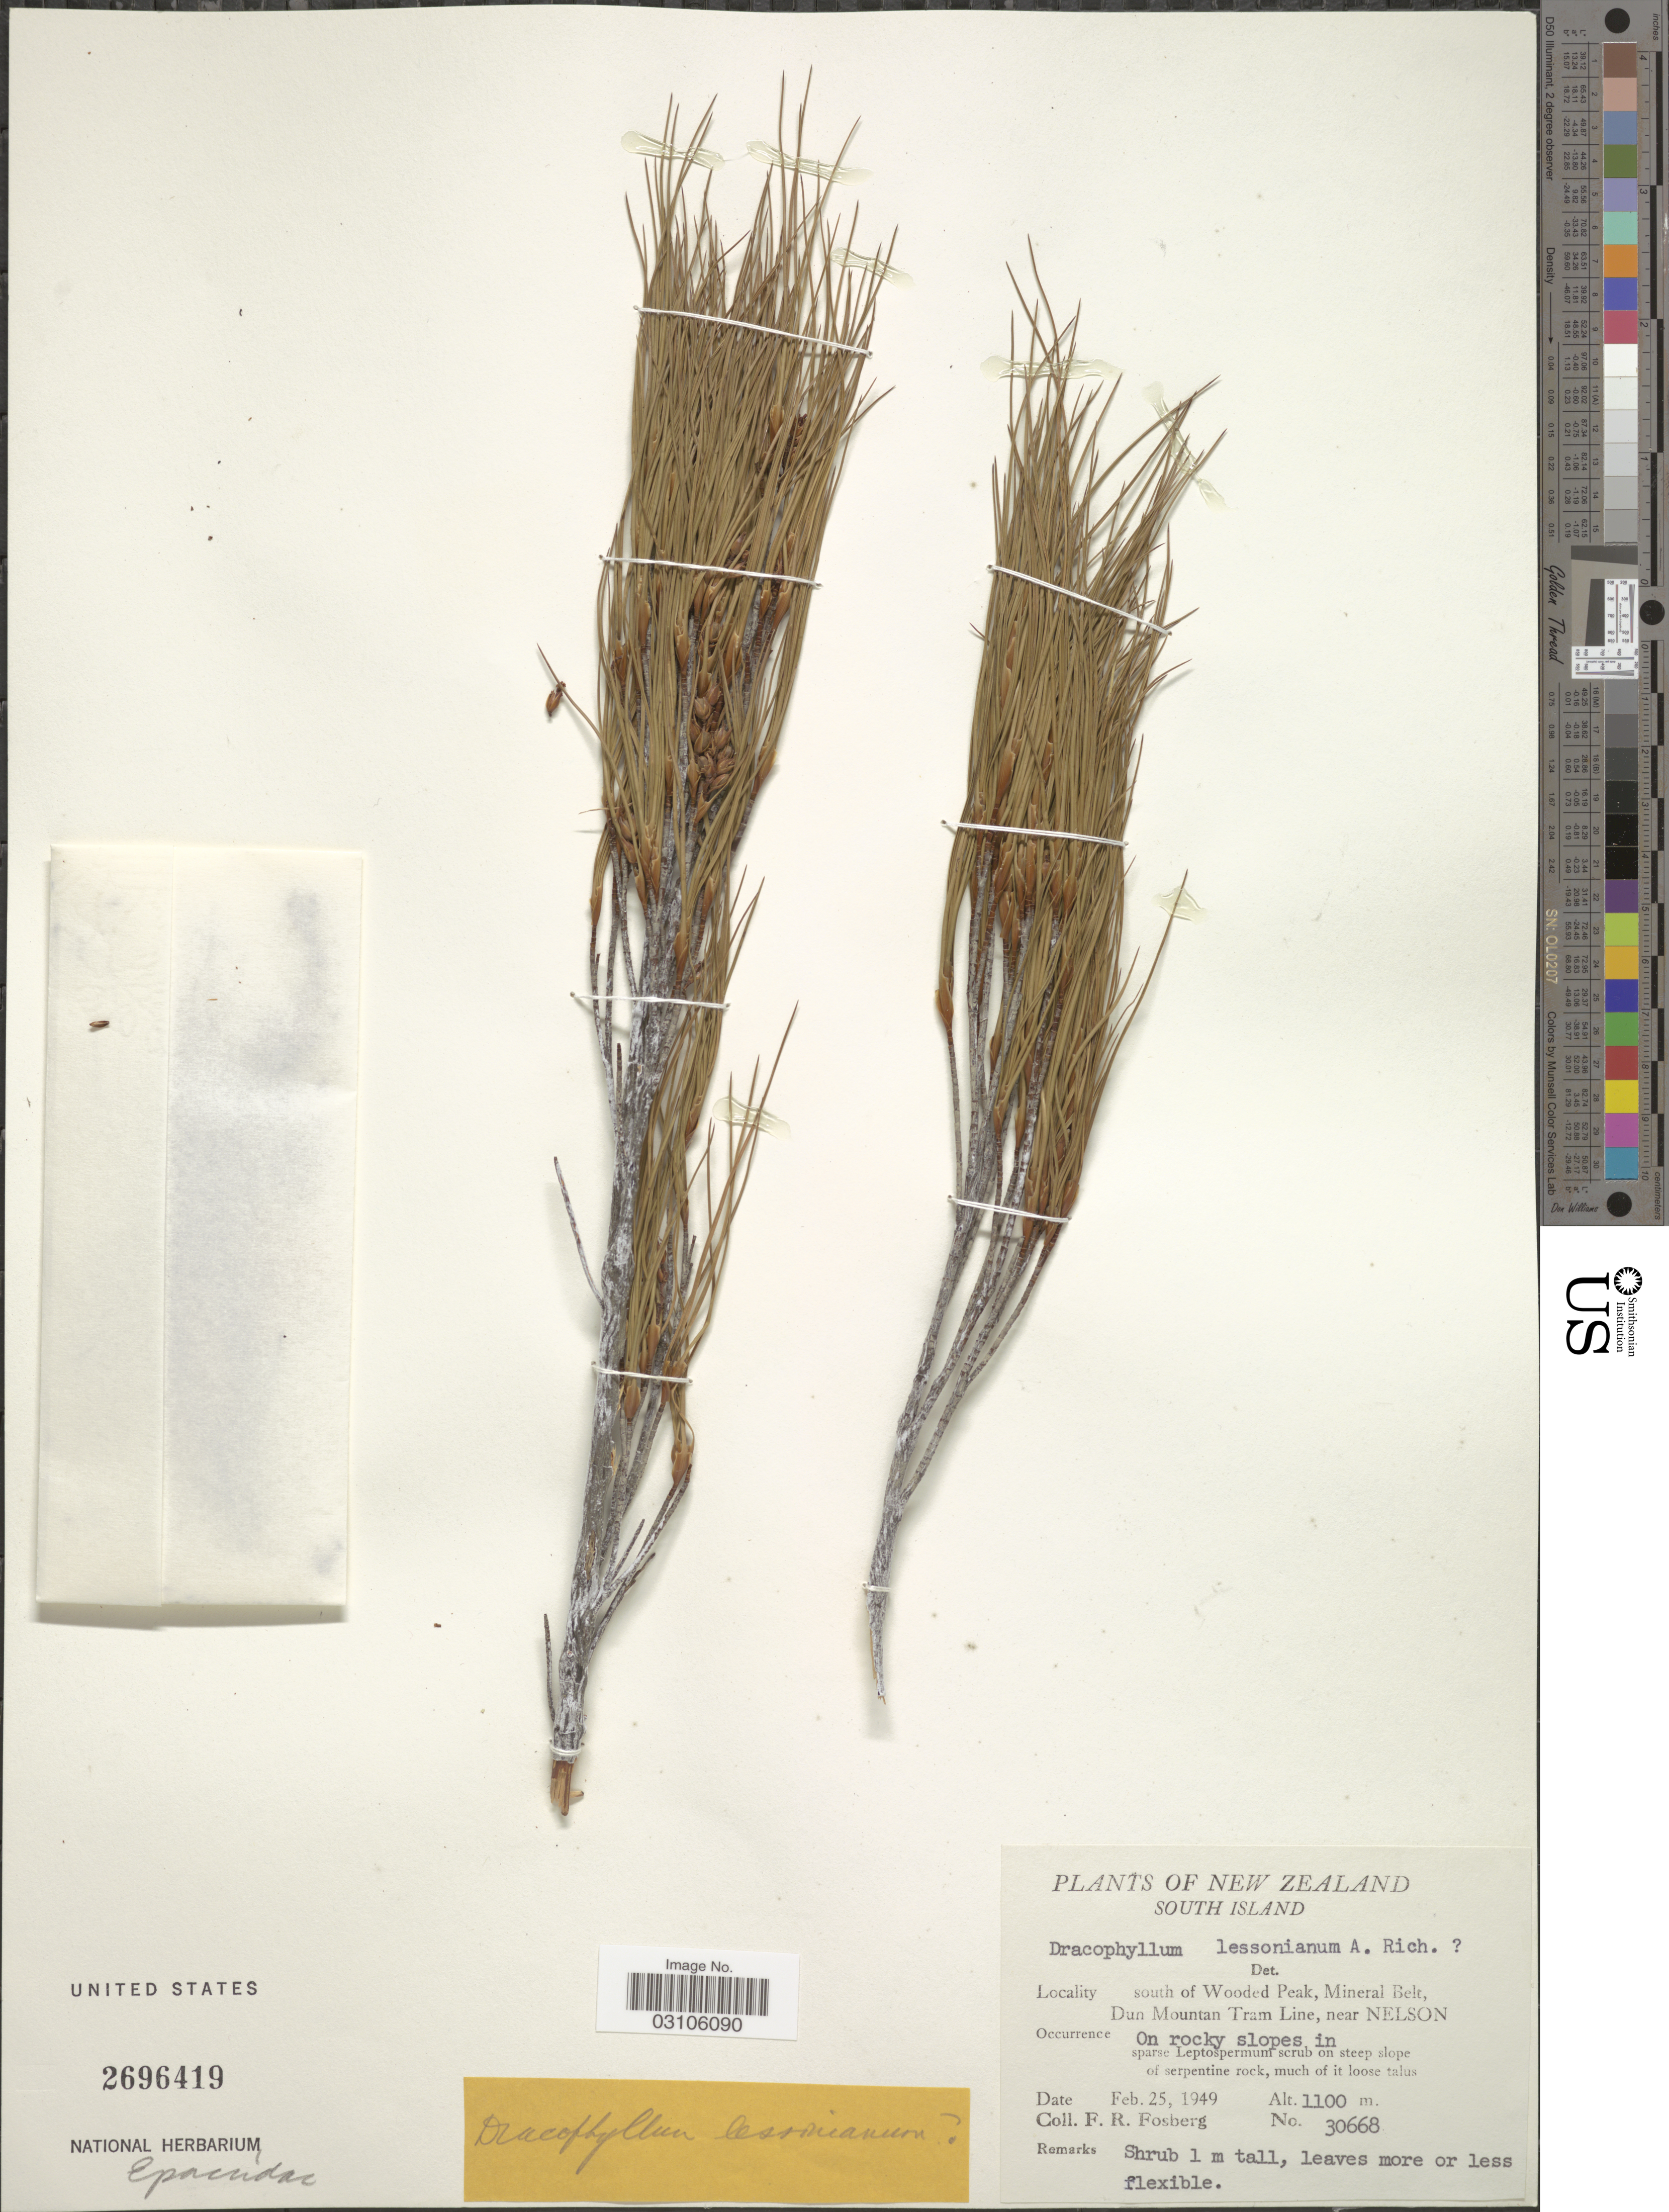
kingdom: Plantae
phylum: Tracheophyta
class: Magnoliopsida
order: Ericales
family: Ericaceae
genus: Dracophyllum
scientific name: Dracophyllum lessonianum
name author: A. Rich.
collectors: F. R. Fosberg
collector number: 30668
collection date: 1949-02-25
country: New Zealand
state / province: Nelson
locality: South Island. South of Wooded Peak, Mineral Belt, Dun Mountain Tram Line, near Nelson.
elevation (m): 1100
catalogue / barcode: US 2696419